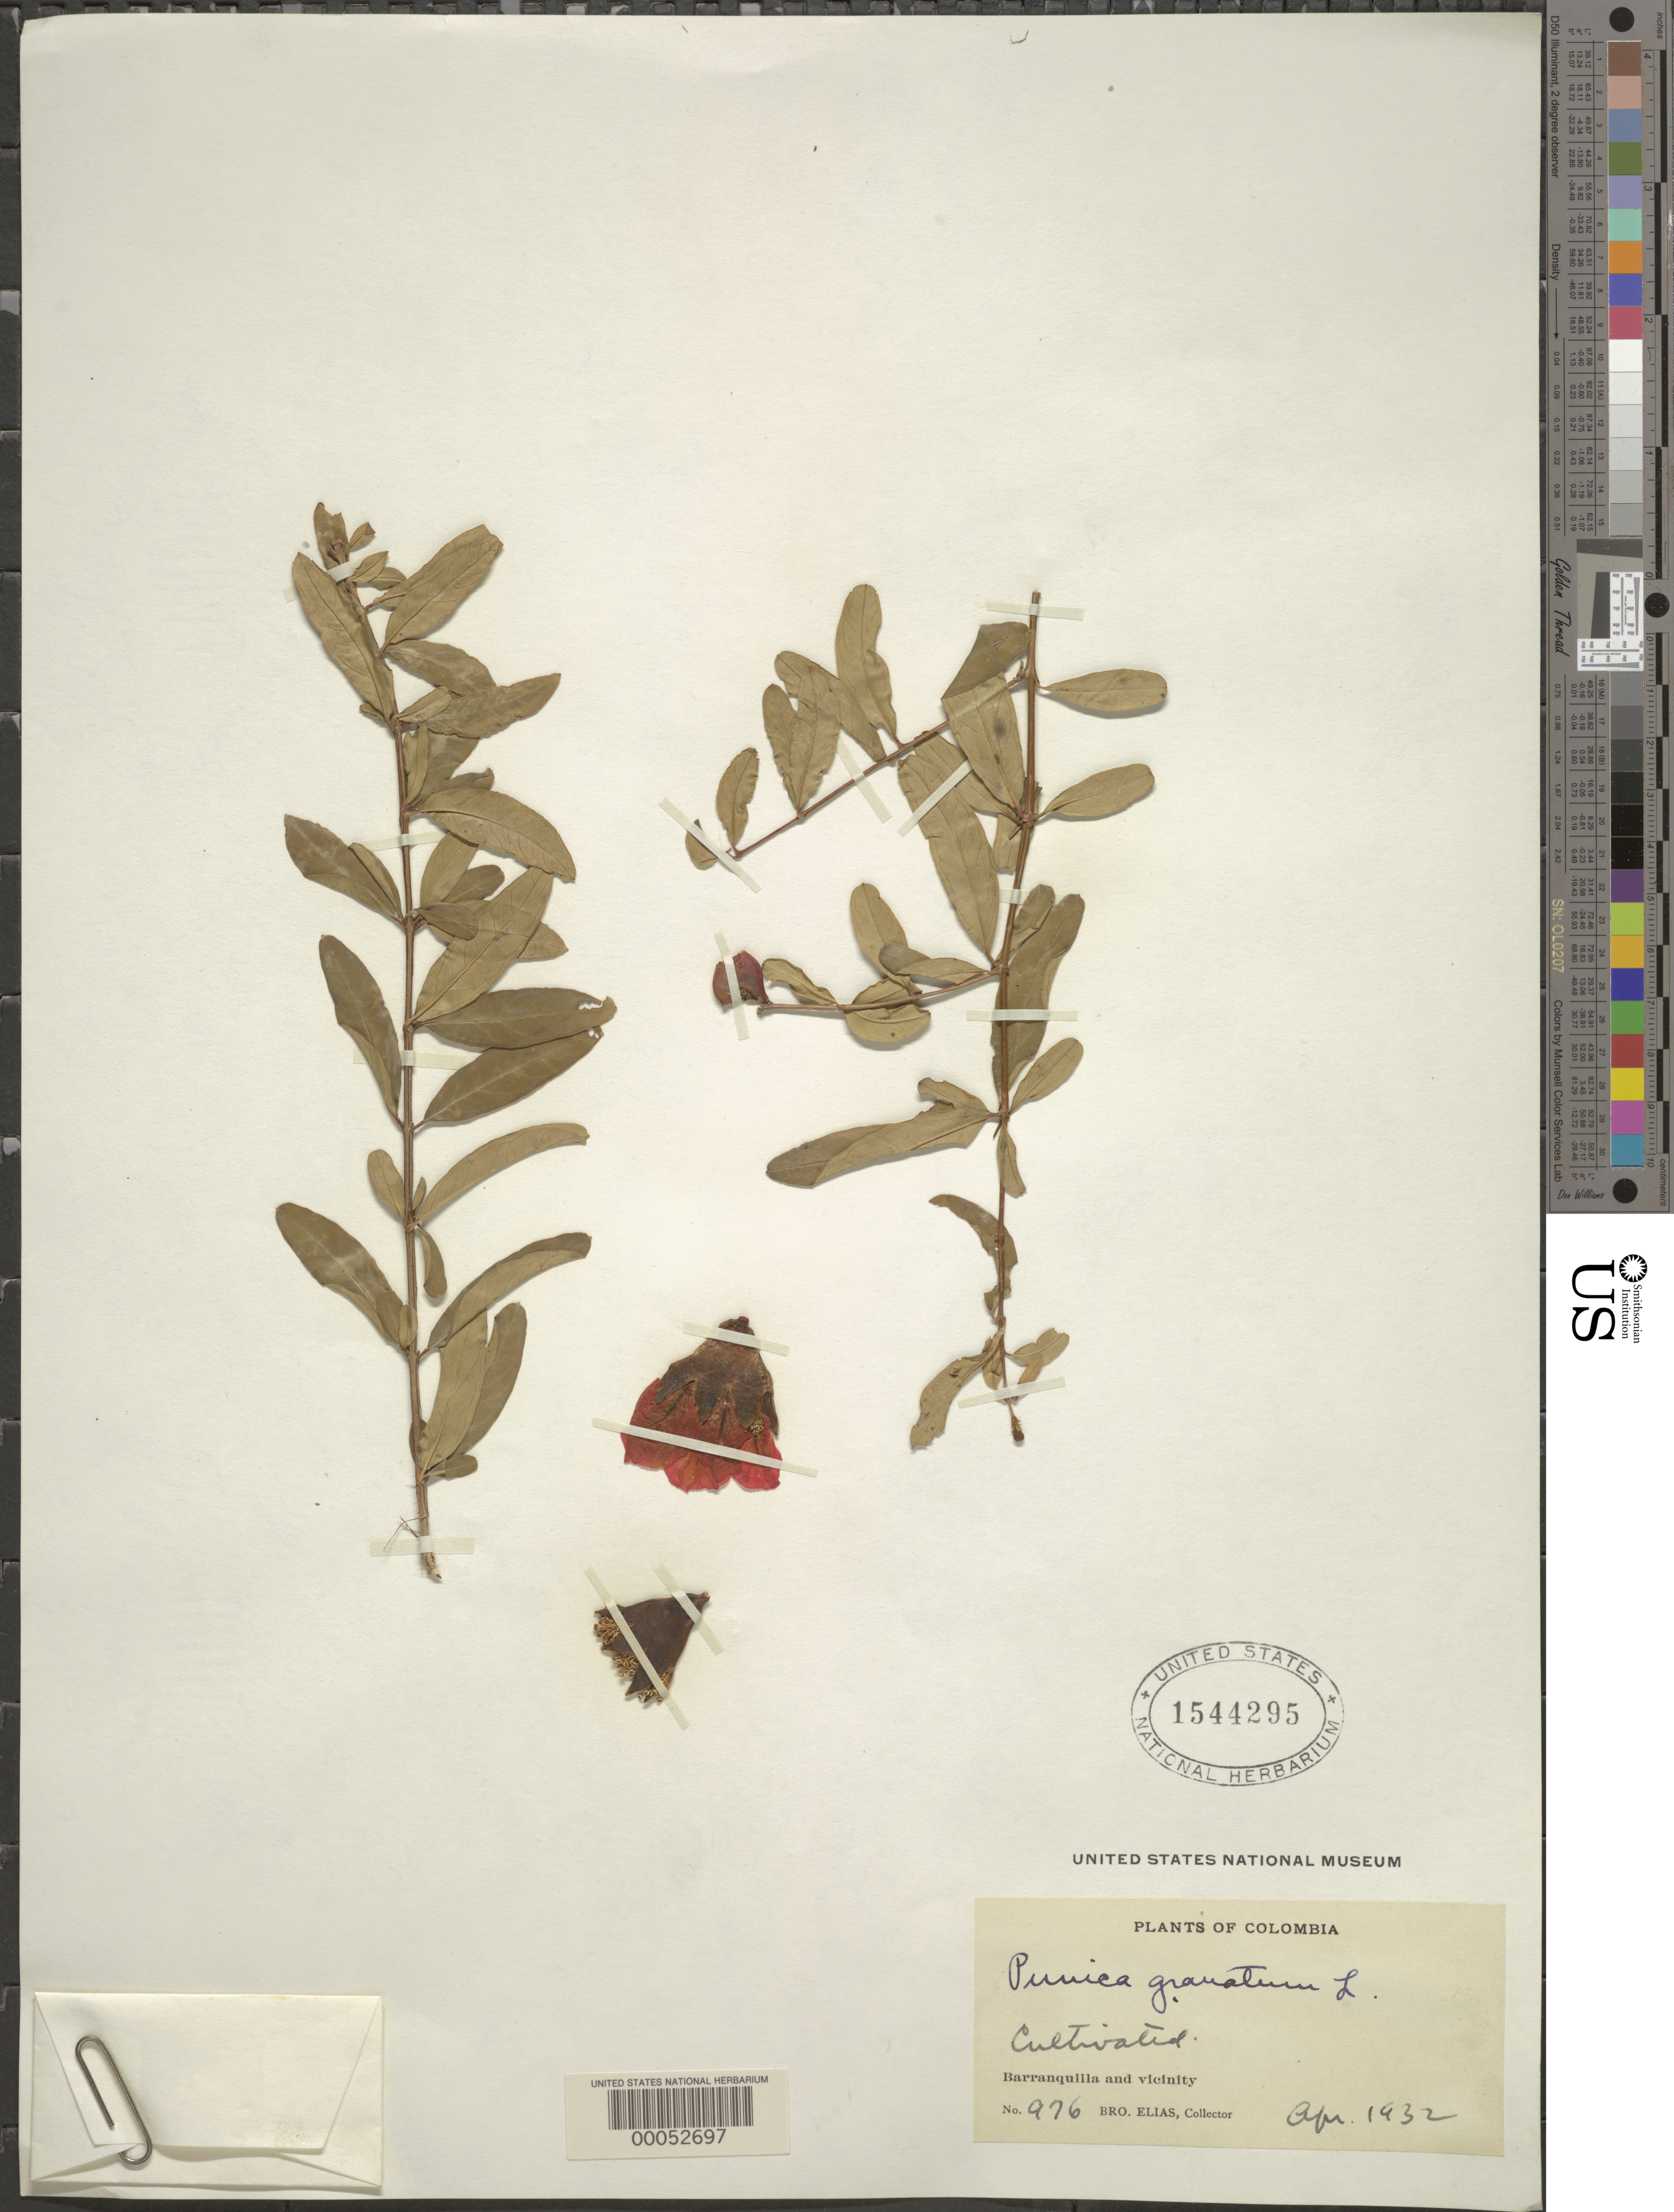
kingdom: Plantae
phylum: Tracheophyta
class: Magnoliopsida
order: Myrtales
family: Lythraceae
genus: Punica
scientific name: Punica granatum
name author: L.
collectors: Bro. Elias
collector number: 976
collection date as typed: Apr 1932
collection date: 1932-04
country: Colombia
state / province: Atlántico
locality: Barranquilla and vicinity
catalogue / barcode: US 1544295